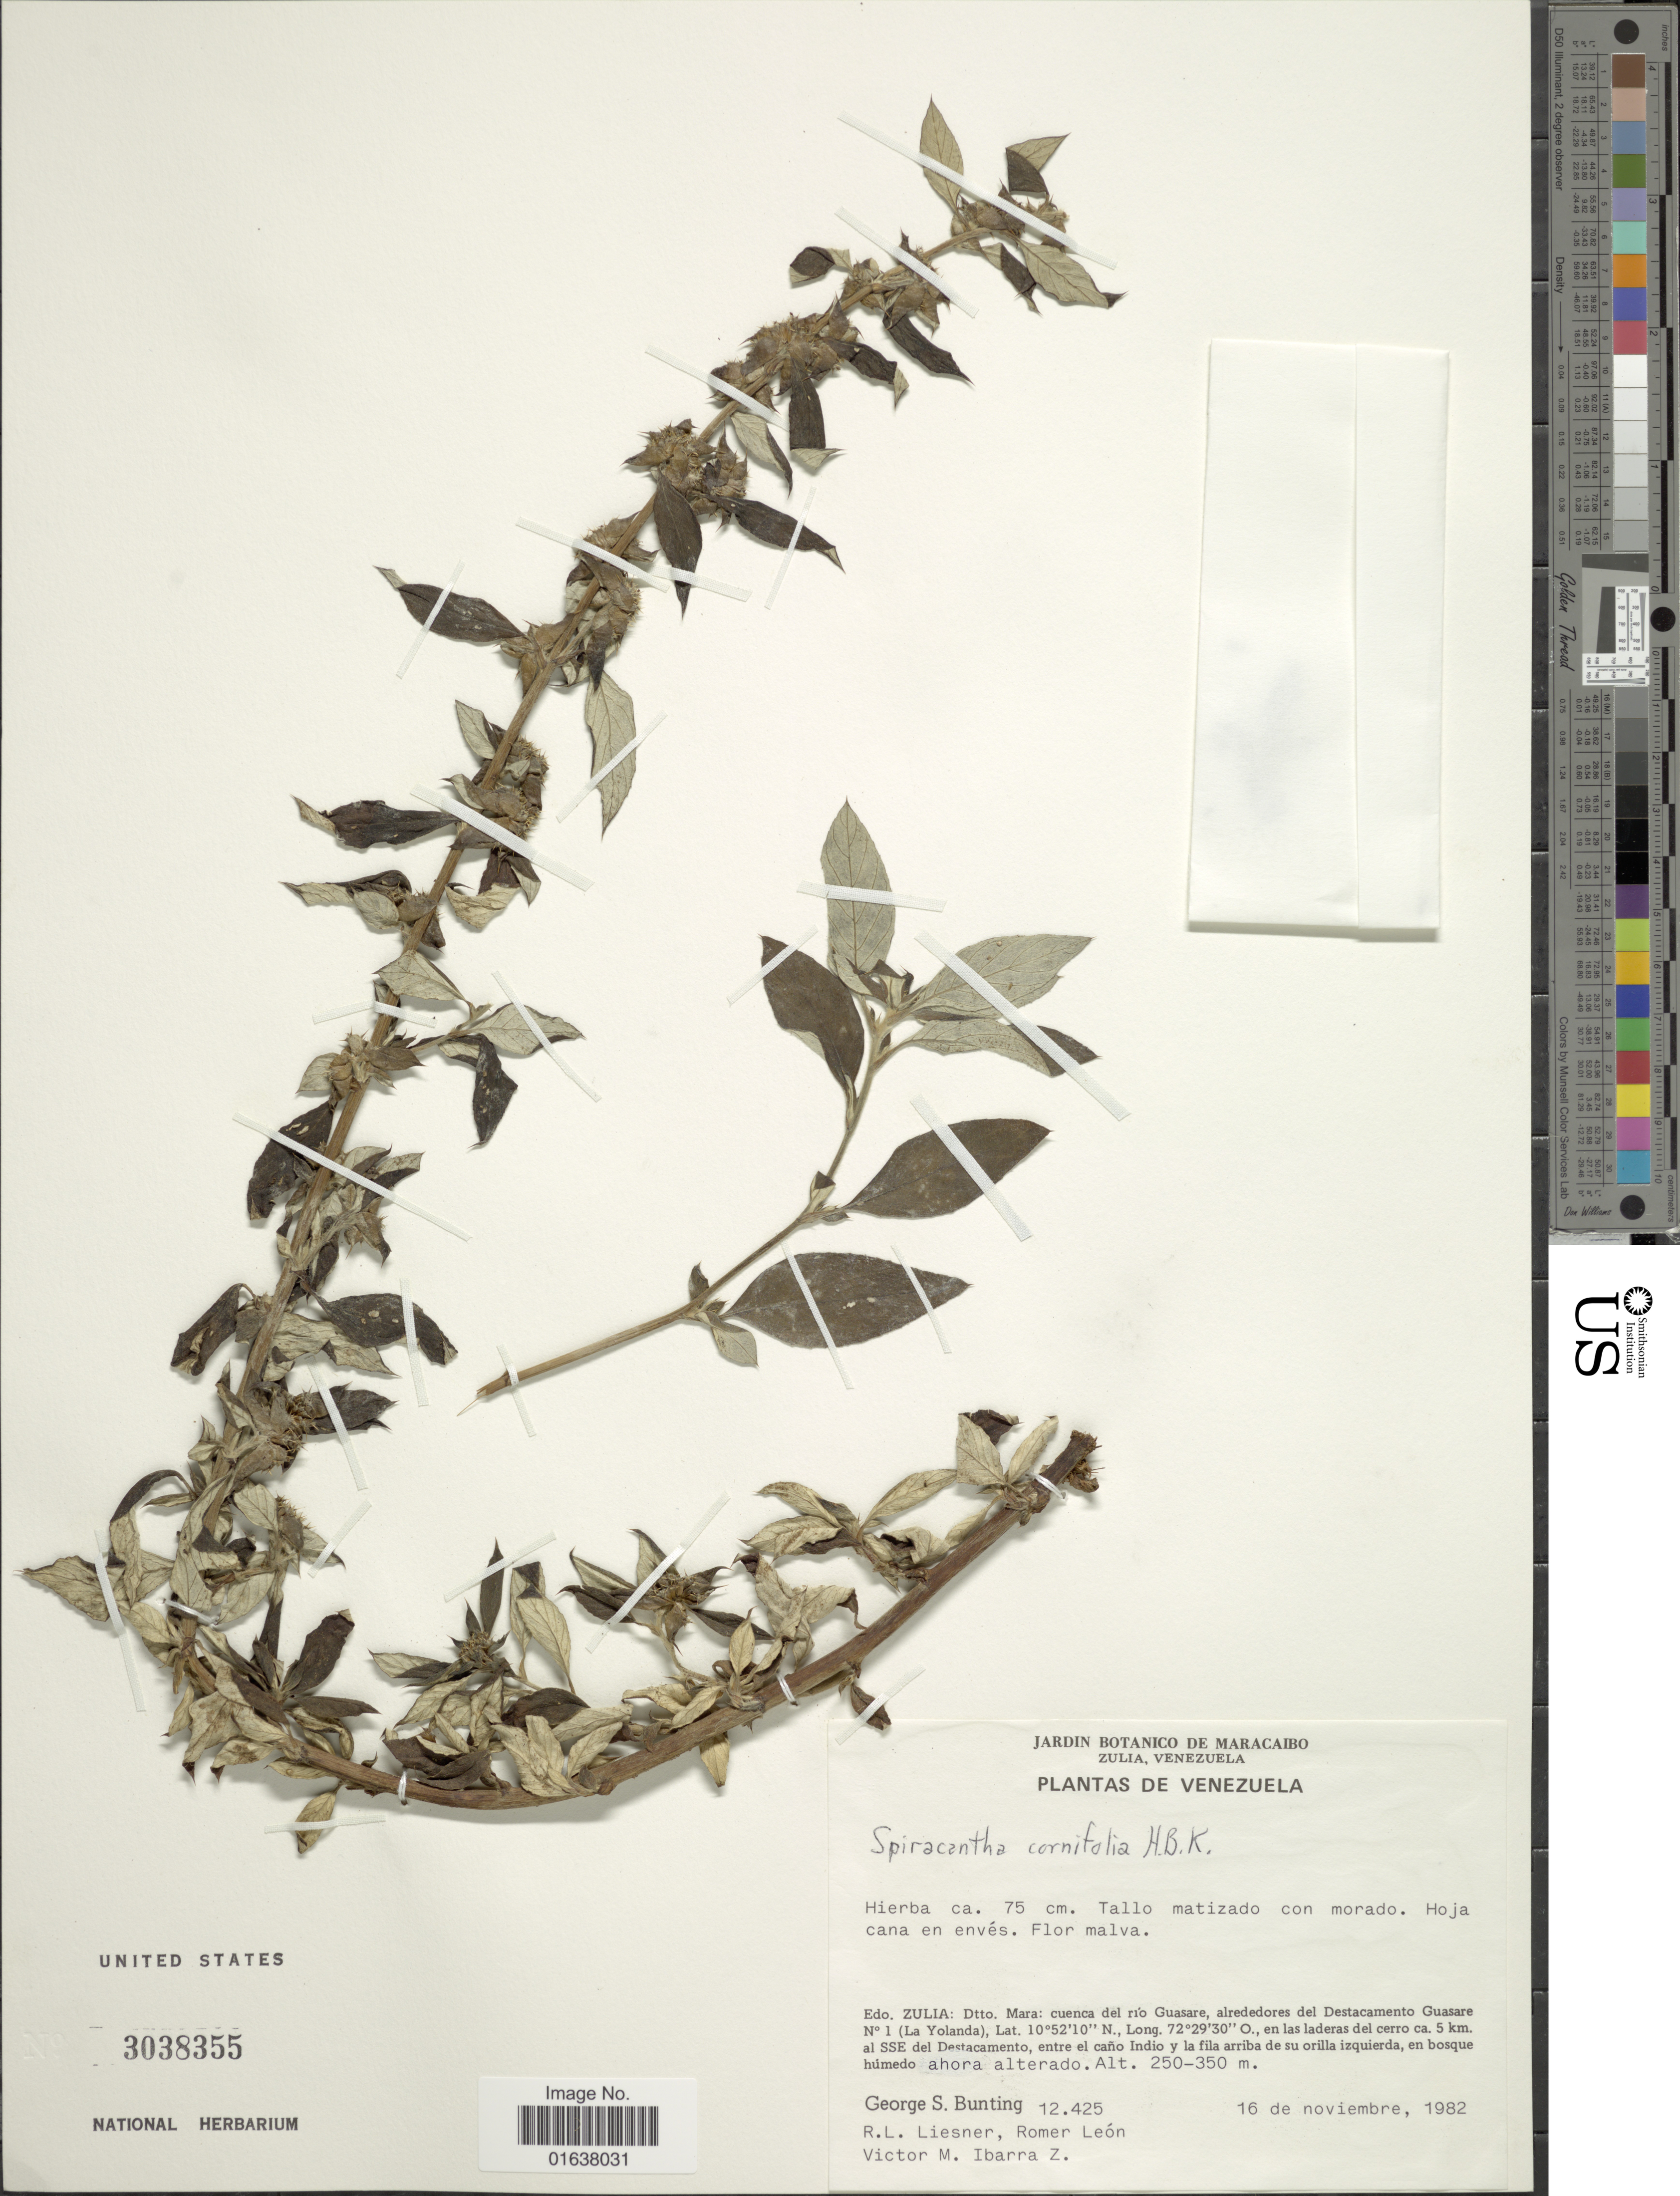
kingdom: Plantae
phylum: Tracheophyta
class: Magnoliopsida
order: Asterales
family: Asteraceae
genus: Spiracantha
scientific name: Spiracantha cornifolia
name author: Kunth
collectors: G. S. Bunting, R. L. Liesner, R. A. León & V. Ibarra Z.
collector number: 12425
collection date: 1982-11-16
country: Venezuela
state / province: Zulia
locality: Dtto. Mara: cuenca del rio Guasare, alrededores del Destacamento Guasare (La Yolanda) en las laderas del cerro 5 km. al SEE del Destacament, entre el cano Indio y la fila arriba de su orilla izquierda, en bosque humedo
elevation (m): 250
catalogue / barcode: US 3038355